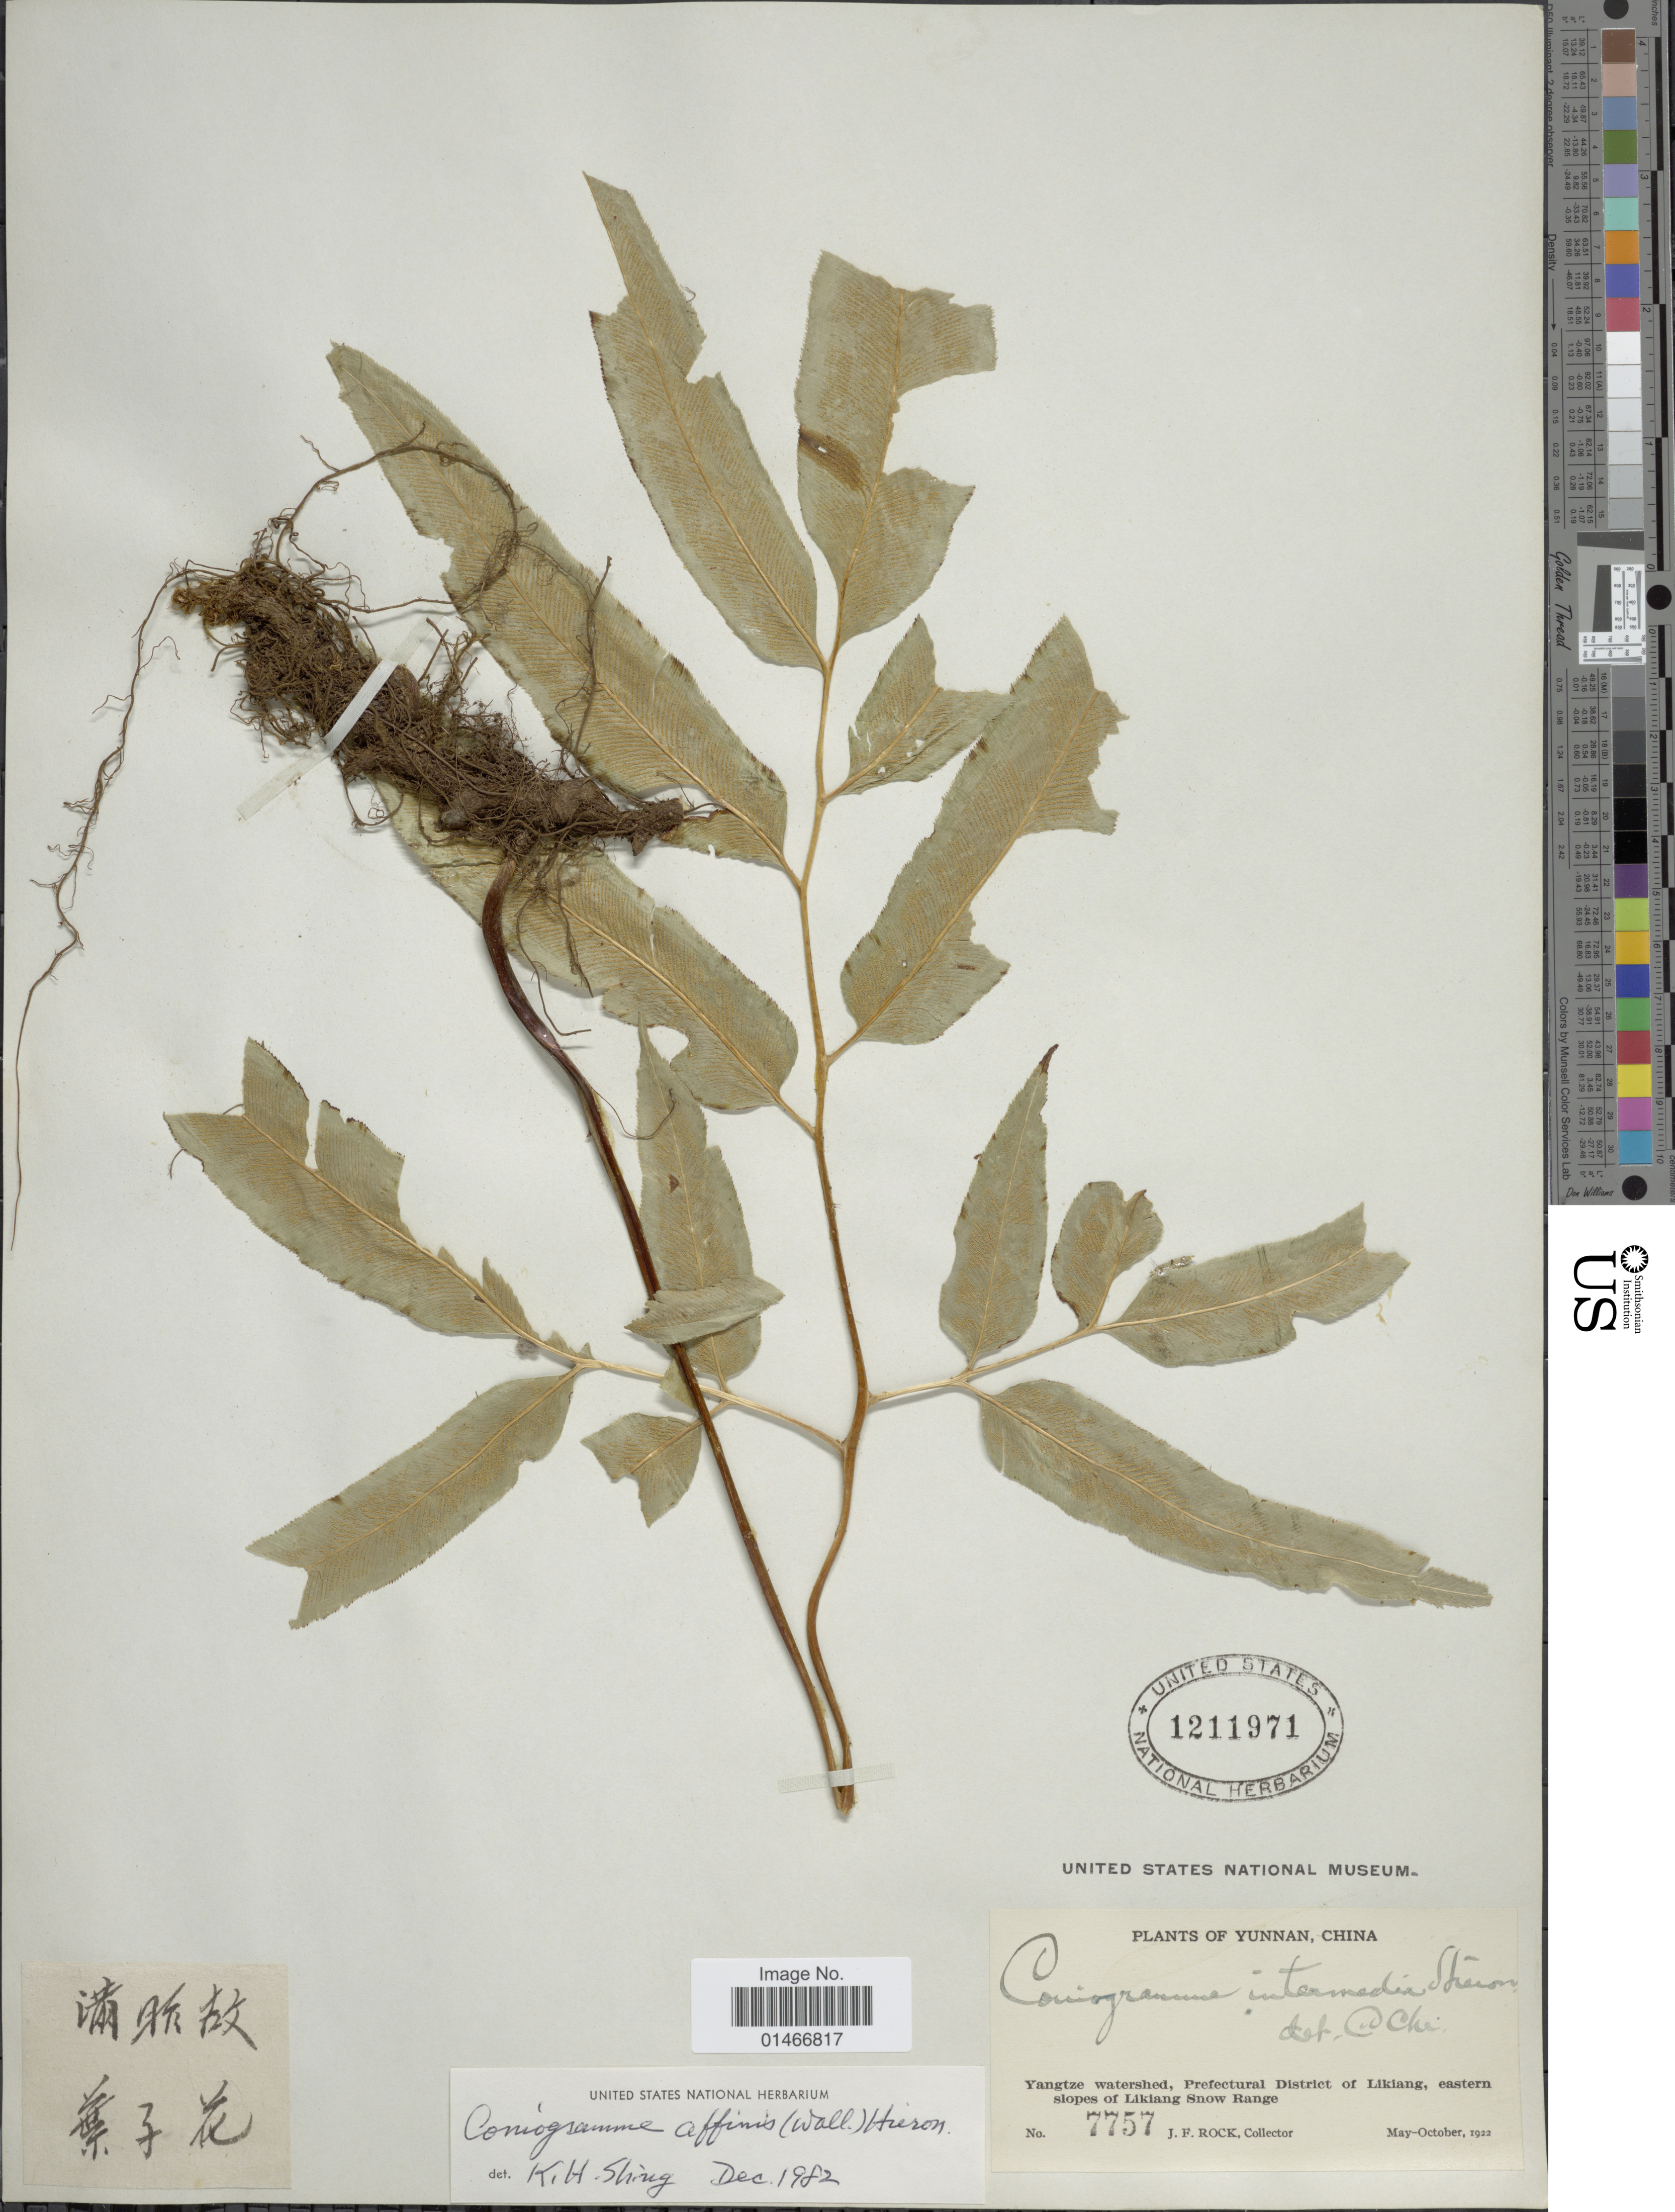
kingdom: Plantae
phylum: Tracheophyta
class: Polypodiopsida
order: Polypodiales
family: Pteridaceae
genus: Coniogramme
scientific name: Coniogramme affinis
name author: Hieron.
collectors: J. Rock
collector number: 7757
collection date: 1922-05/1922-10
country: China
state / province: Yunnan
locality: Yangtze watershed, Prefectural District of Likiang, eastern slopes of Likiang Snow Range.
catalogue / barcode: US 1211971